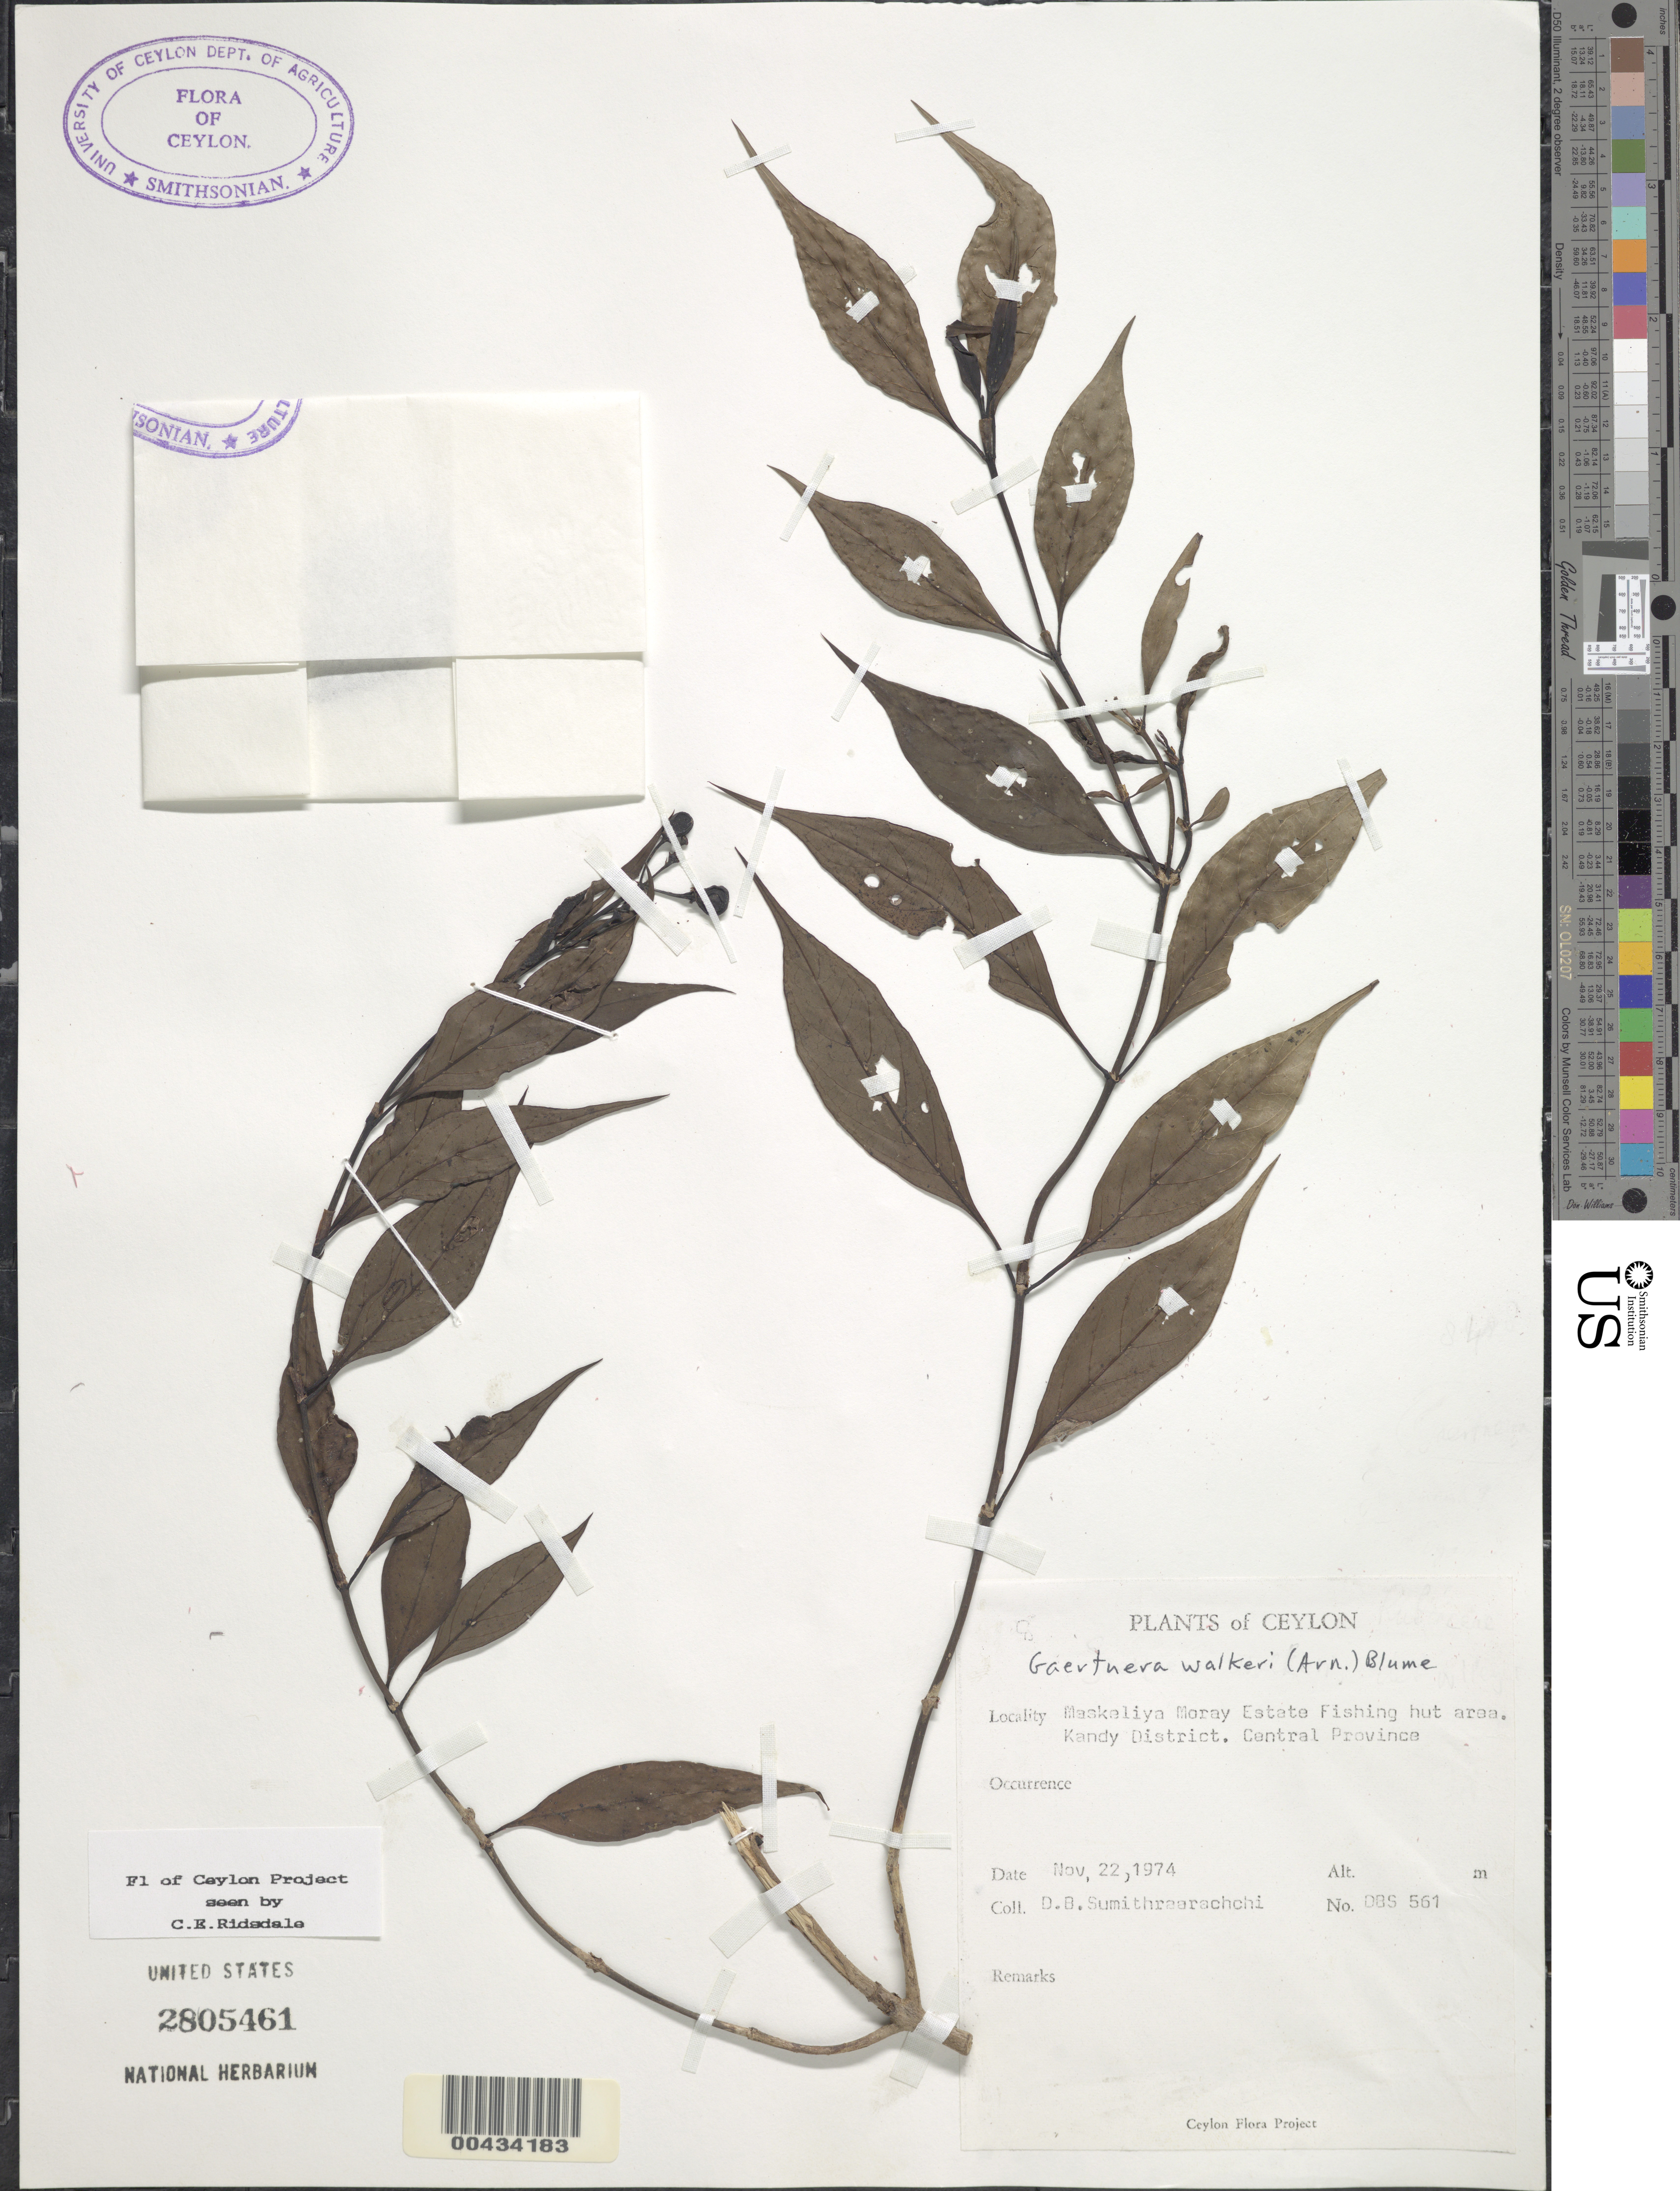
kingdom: Plantae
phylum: Tracheophyta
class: Magnoliopsida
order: Gentianales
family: Rubiaceae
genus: Gaertnera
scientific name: Gaertnera walkeri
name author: (Arn.) Blume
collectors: D. B. Sumithraarachchi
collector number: DBS 561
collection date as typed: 22 Nov 1974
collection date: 1974-11-22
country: Sri Lanka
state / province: Central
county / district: Kandy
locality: Maskeliya Moray Estate fishing hut area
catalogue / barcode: US 2805461